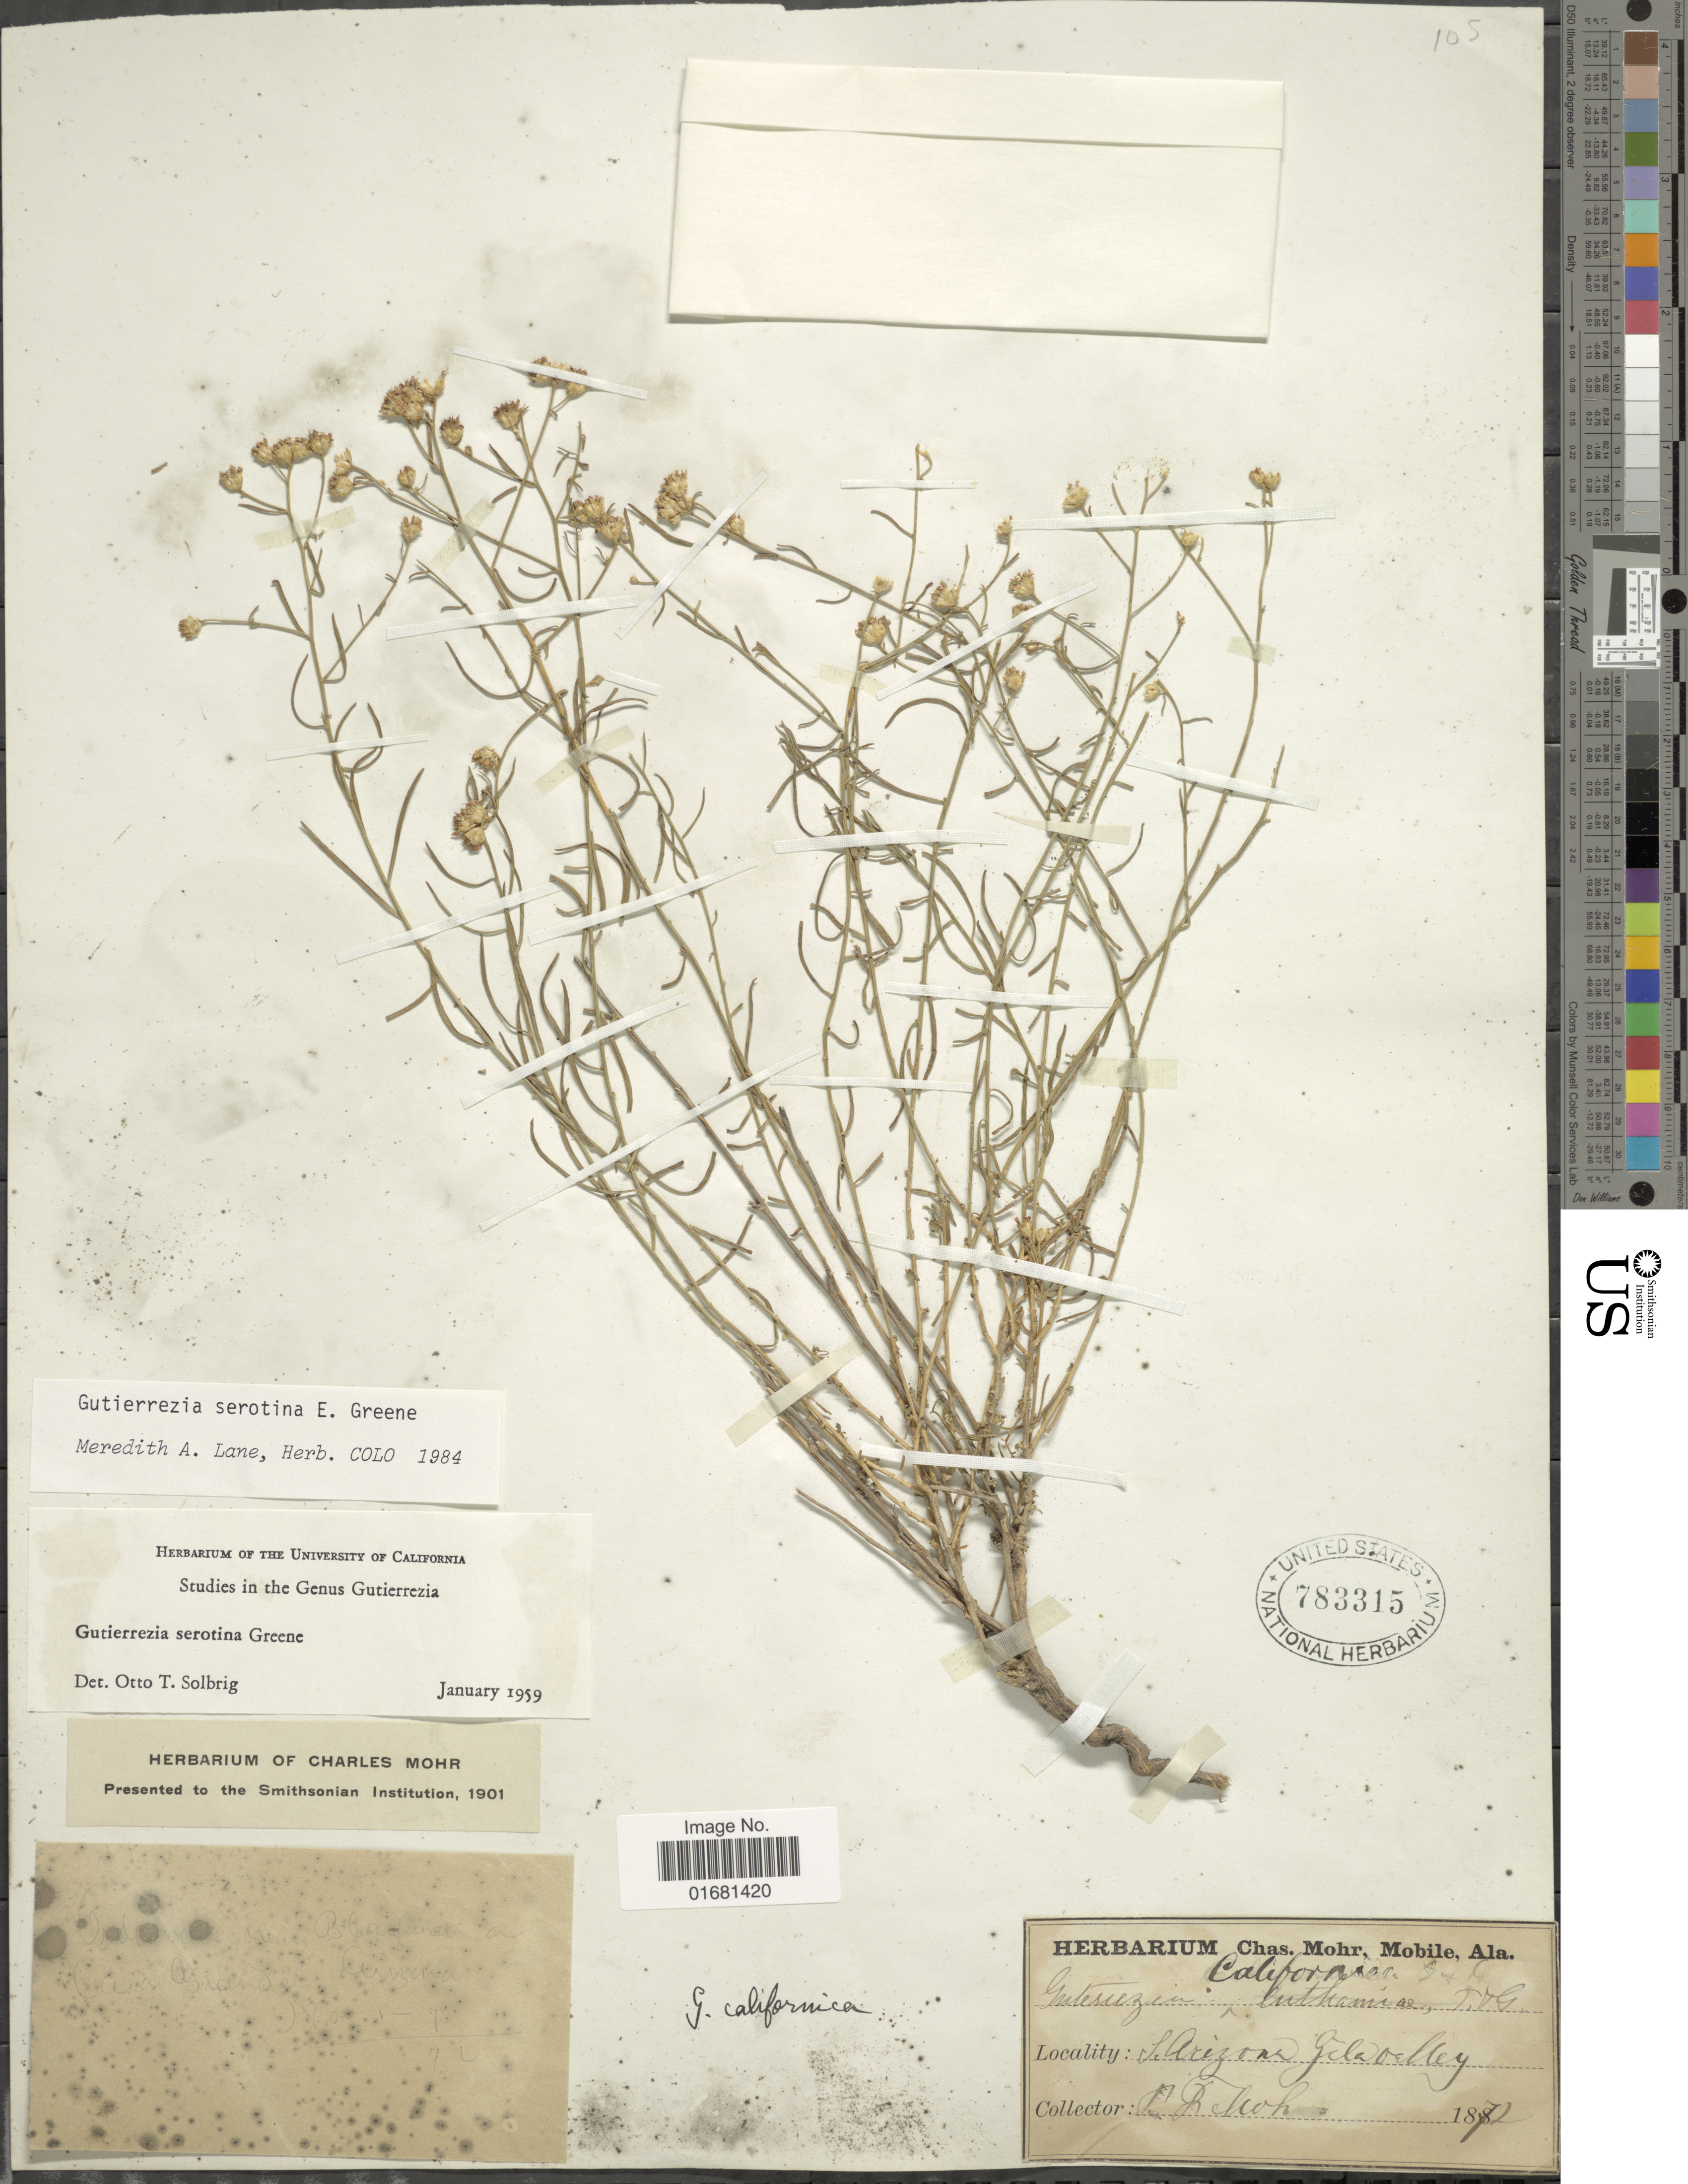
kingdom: Plantae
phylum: Tracheophyta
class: Magnoliopsida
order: Asterales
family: Asteraceae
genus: Gutierrezia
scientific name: Gutierrezia serotina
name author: Greene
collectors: Mohr, C. T. (herbarium)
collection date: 1872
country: United States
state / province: Arizona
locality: S. Arizona Gila Valley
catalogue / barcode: US 783315